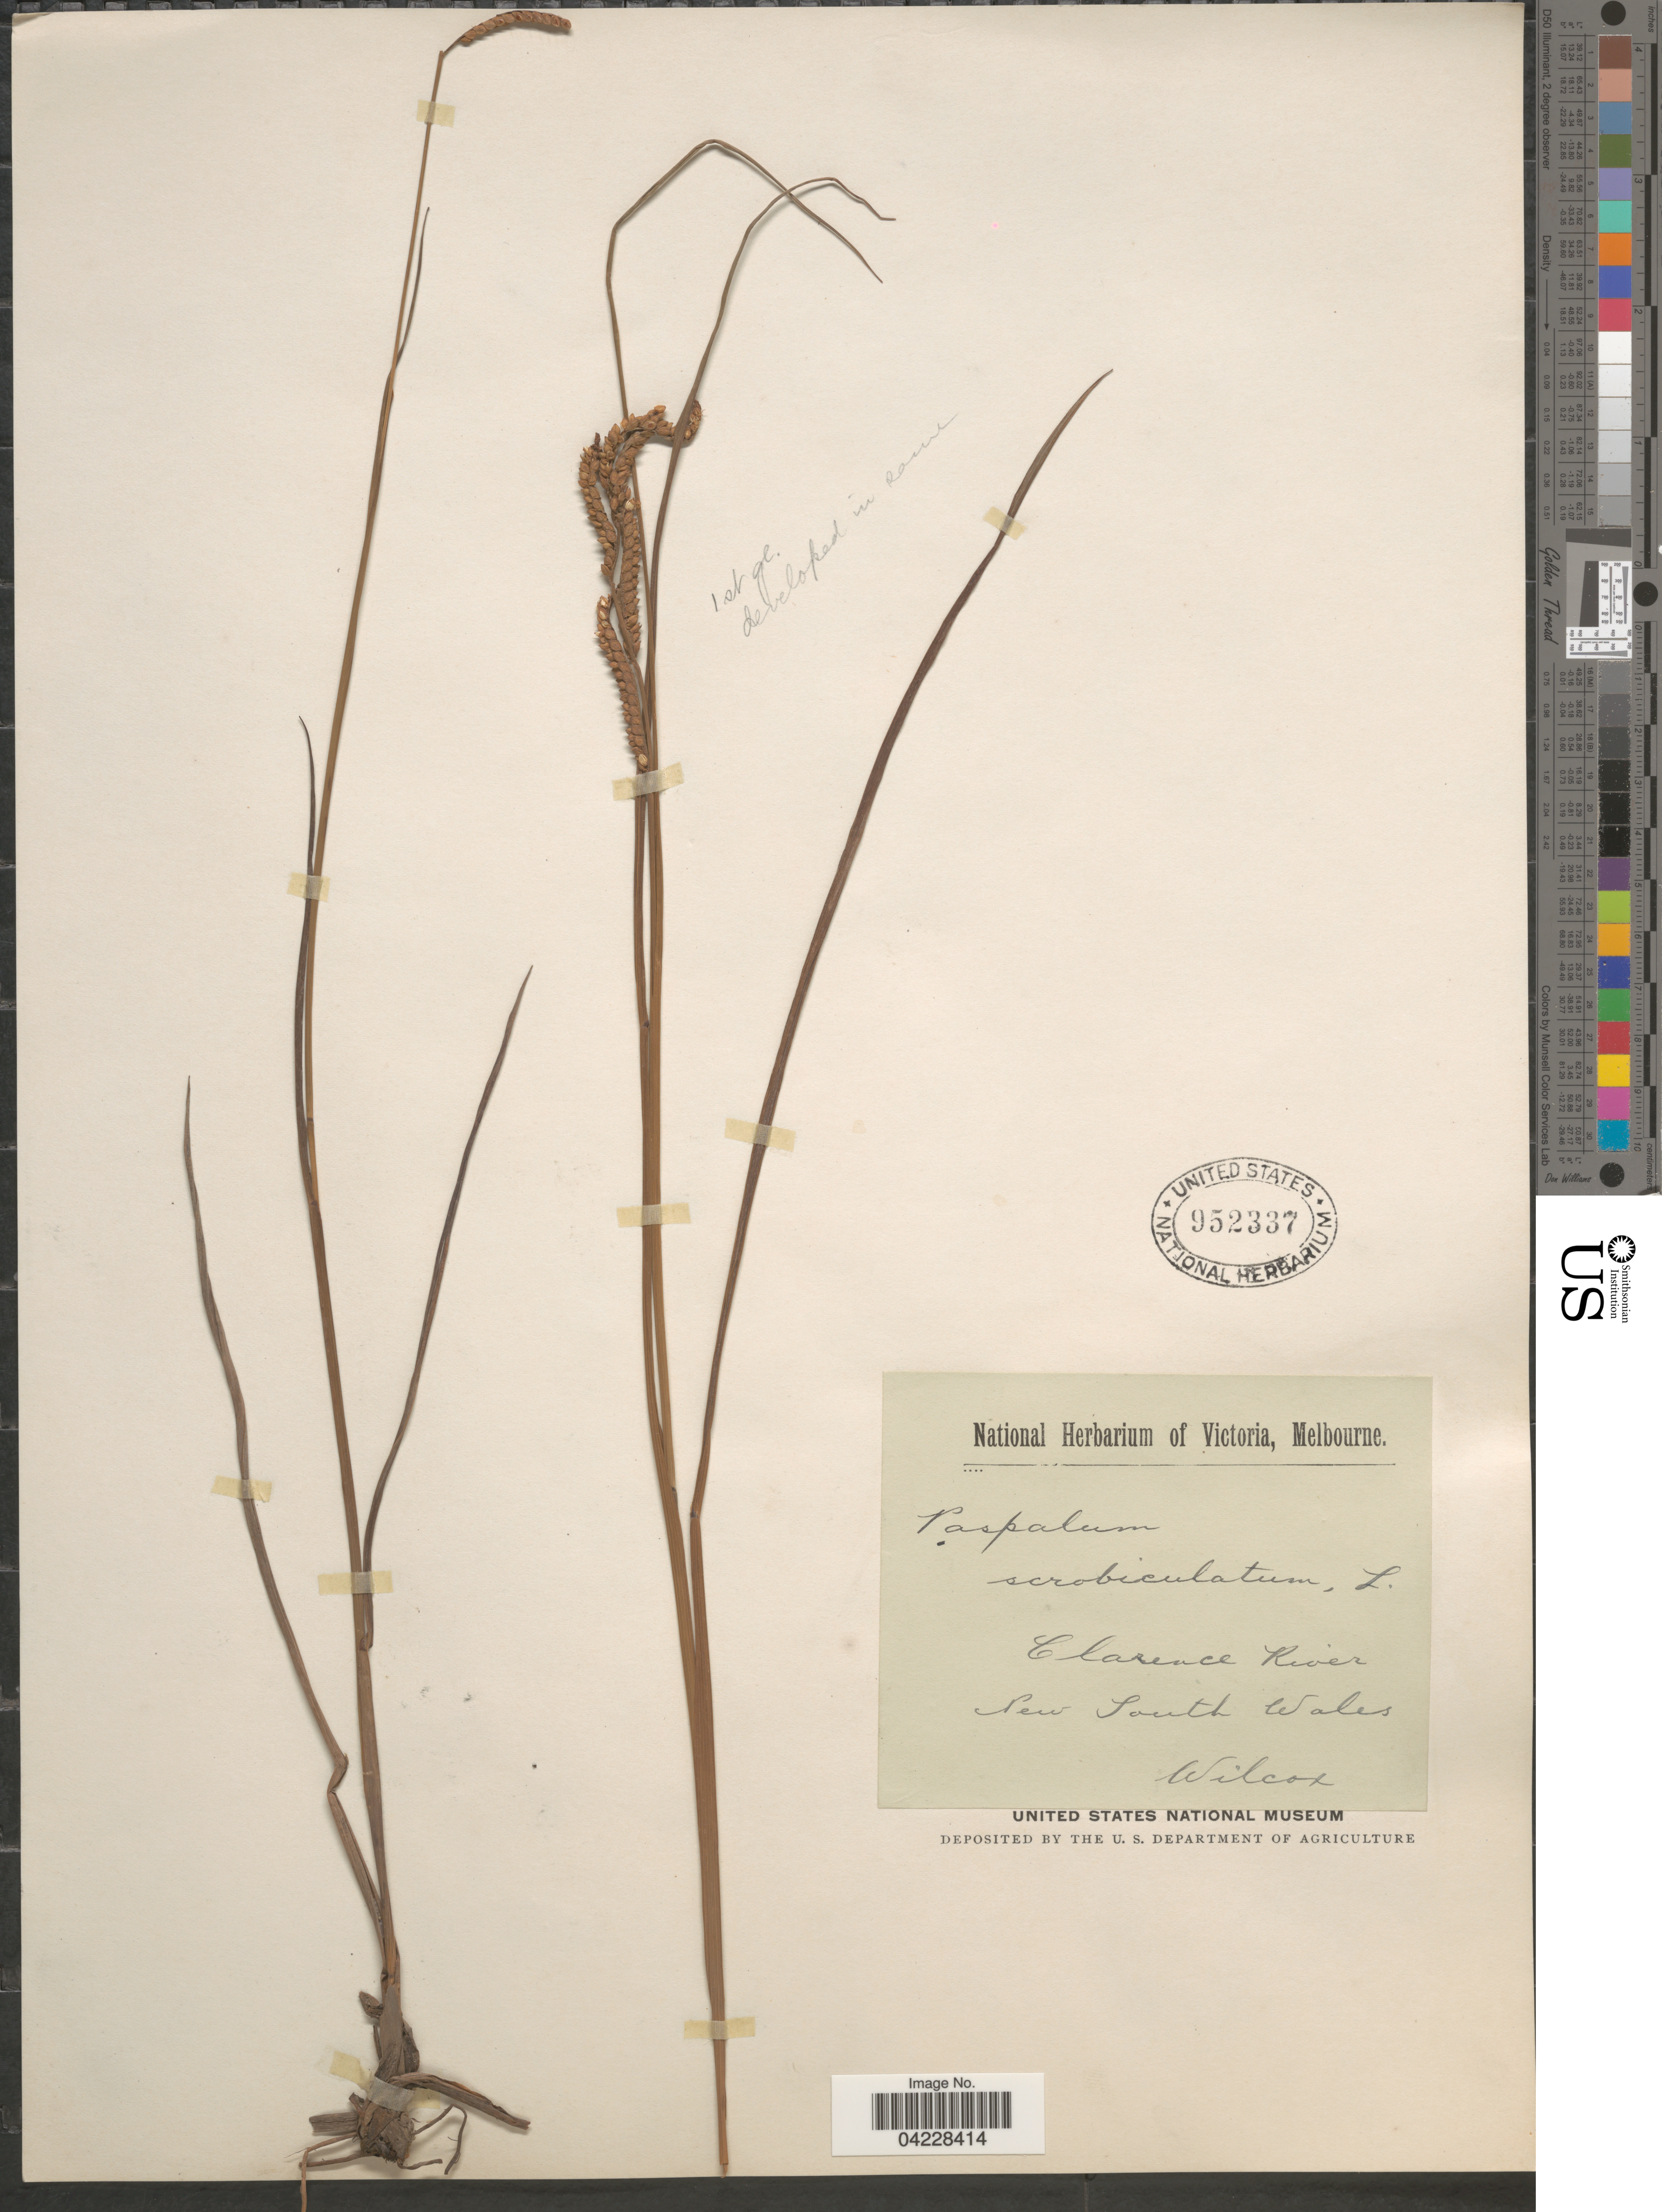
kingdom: Plantae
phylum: Tracheophyta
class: Liliopsida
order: Poales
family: Poaceae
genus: Paspalum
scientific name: Paspalum scrobiculatum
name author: L.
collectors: -. Wilcox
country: Australia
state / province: New South Wales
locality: Clarence River.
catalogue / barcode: US 952337